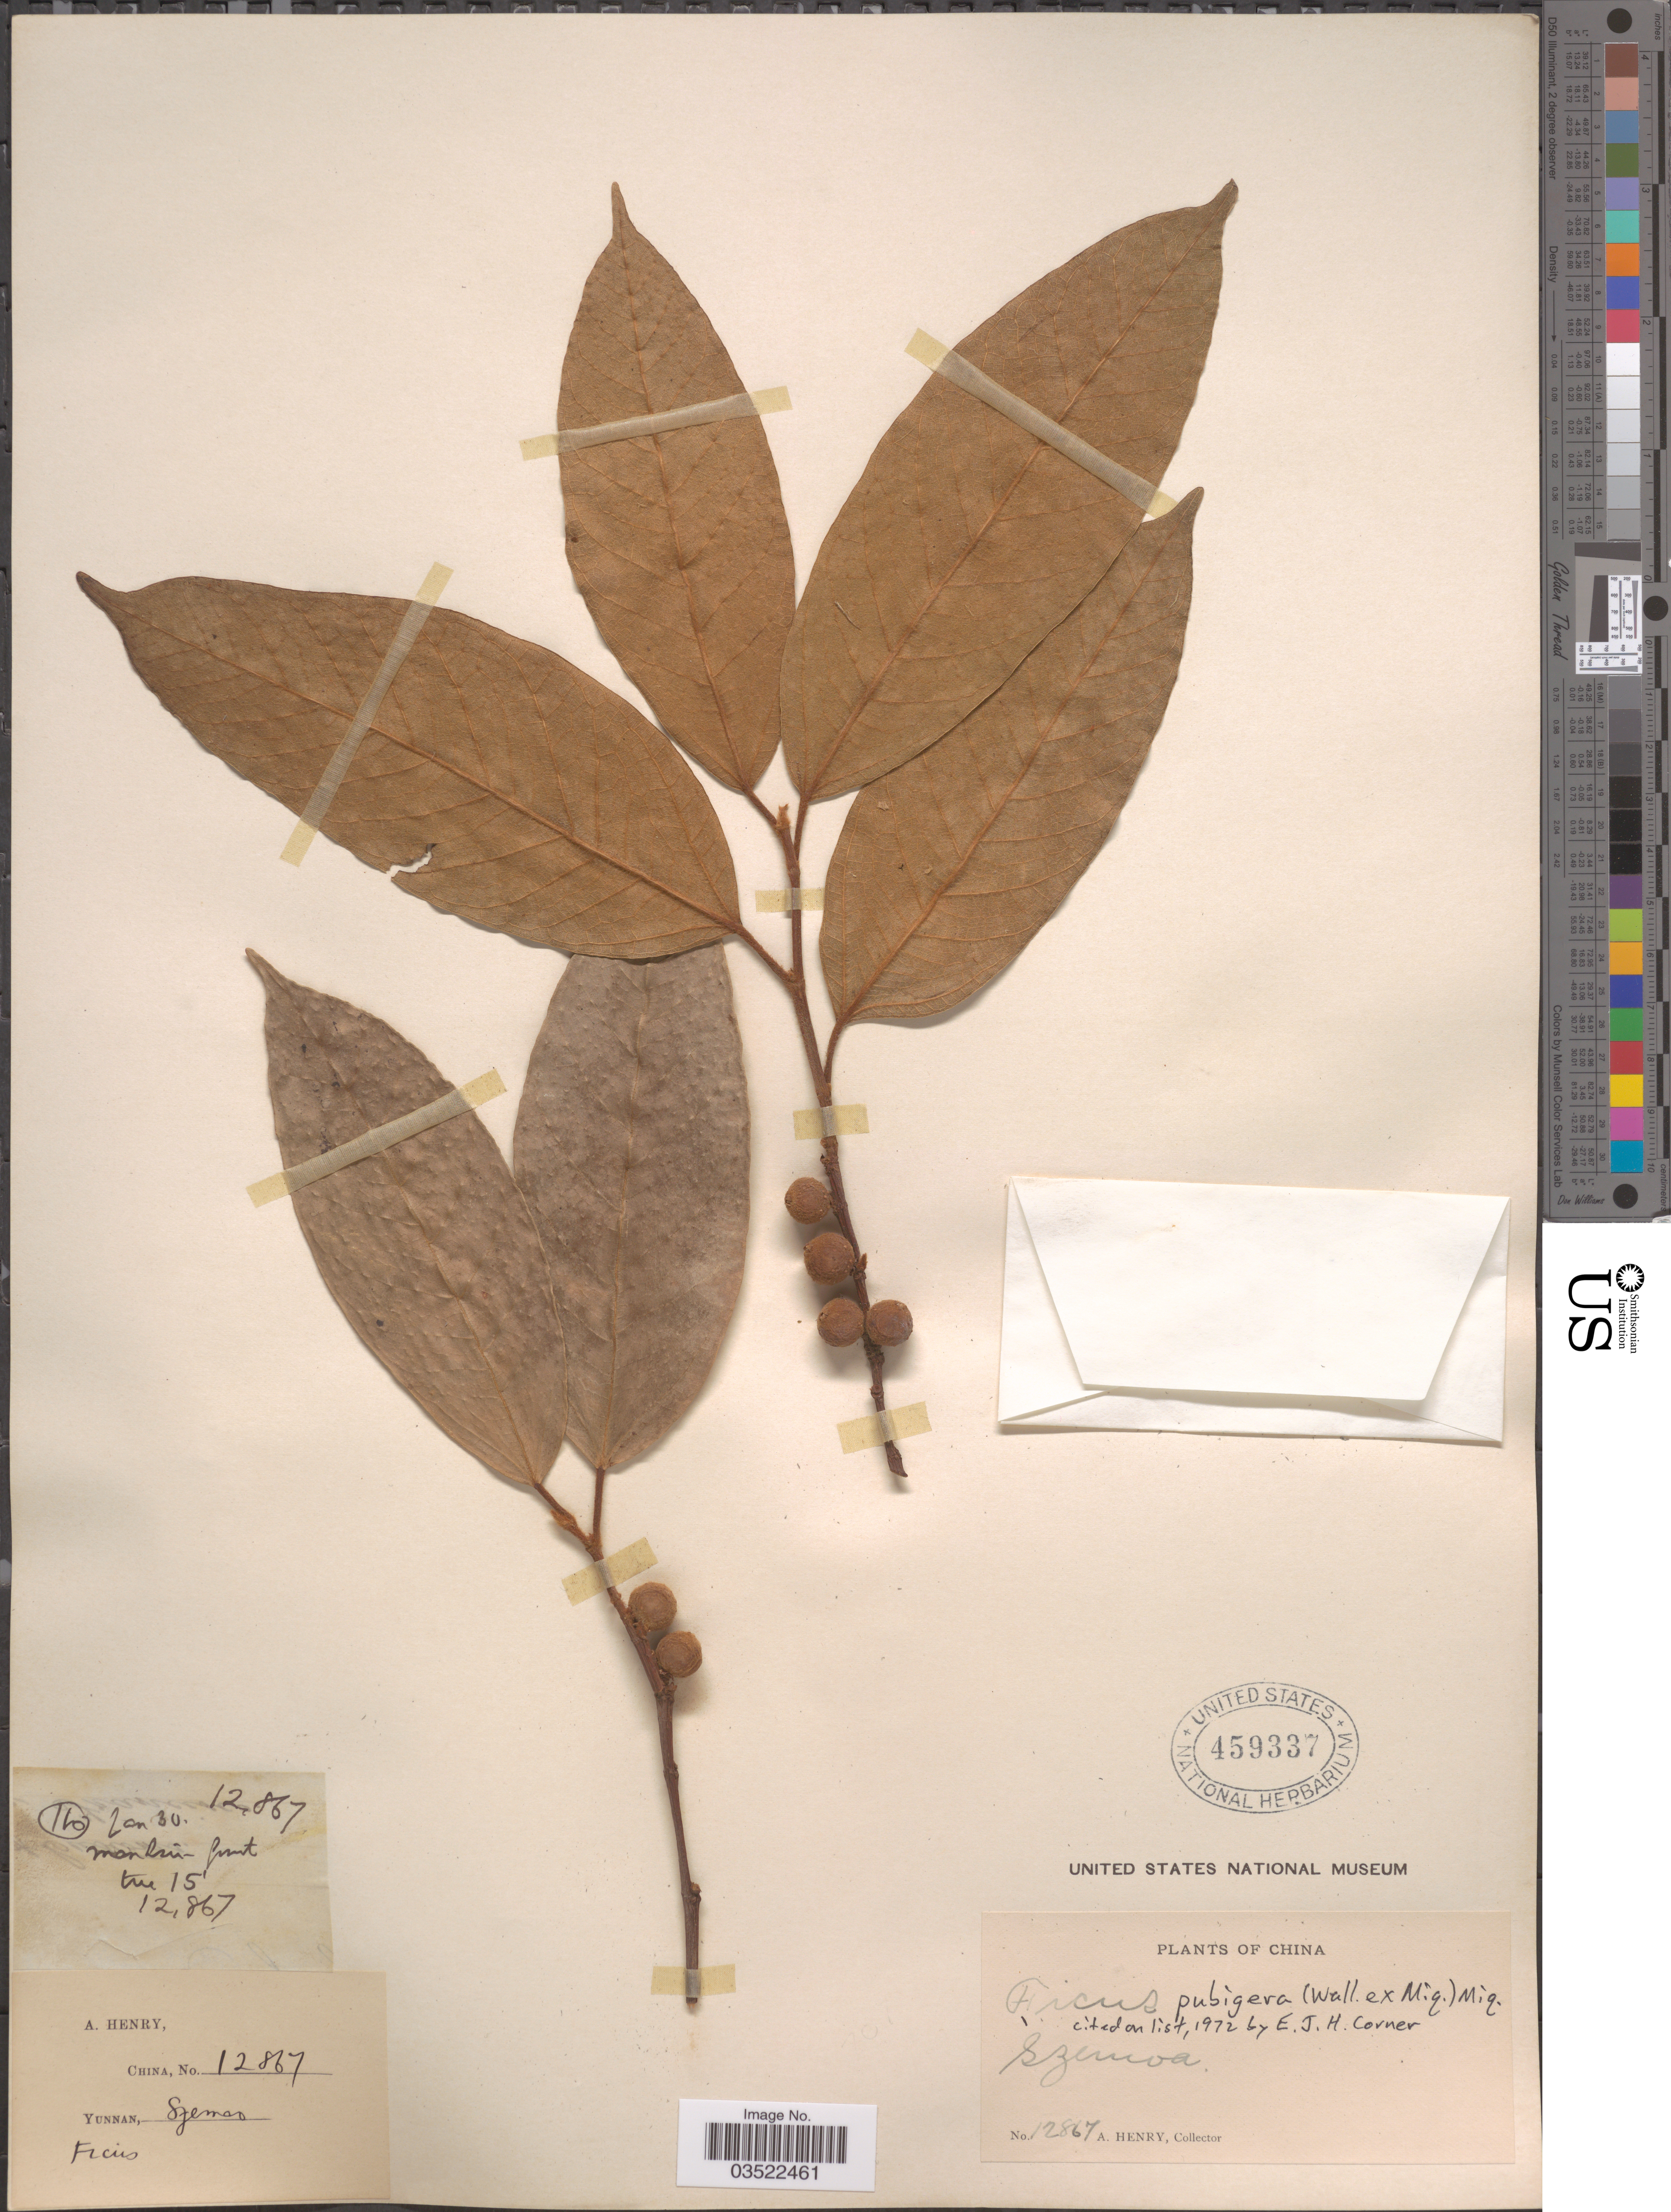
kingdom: Plantae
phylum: Tracheophyta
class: Magnoliopsida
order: Rosales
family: Moraceae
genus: Ficus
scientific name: Ficus pubigera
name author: (Wall. & Miq.) Miq.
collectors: A. Henry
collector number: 12867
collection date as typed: Transcribed d/m/y: /1/30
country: China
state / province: Yunnan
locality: Szemoa.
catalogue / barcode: US 459337